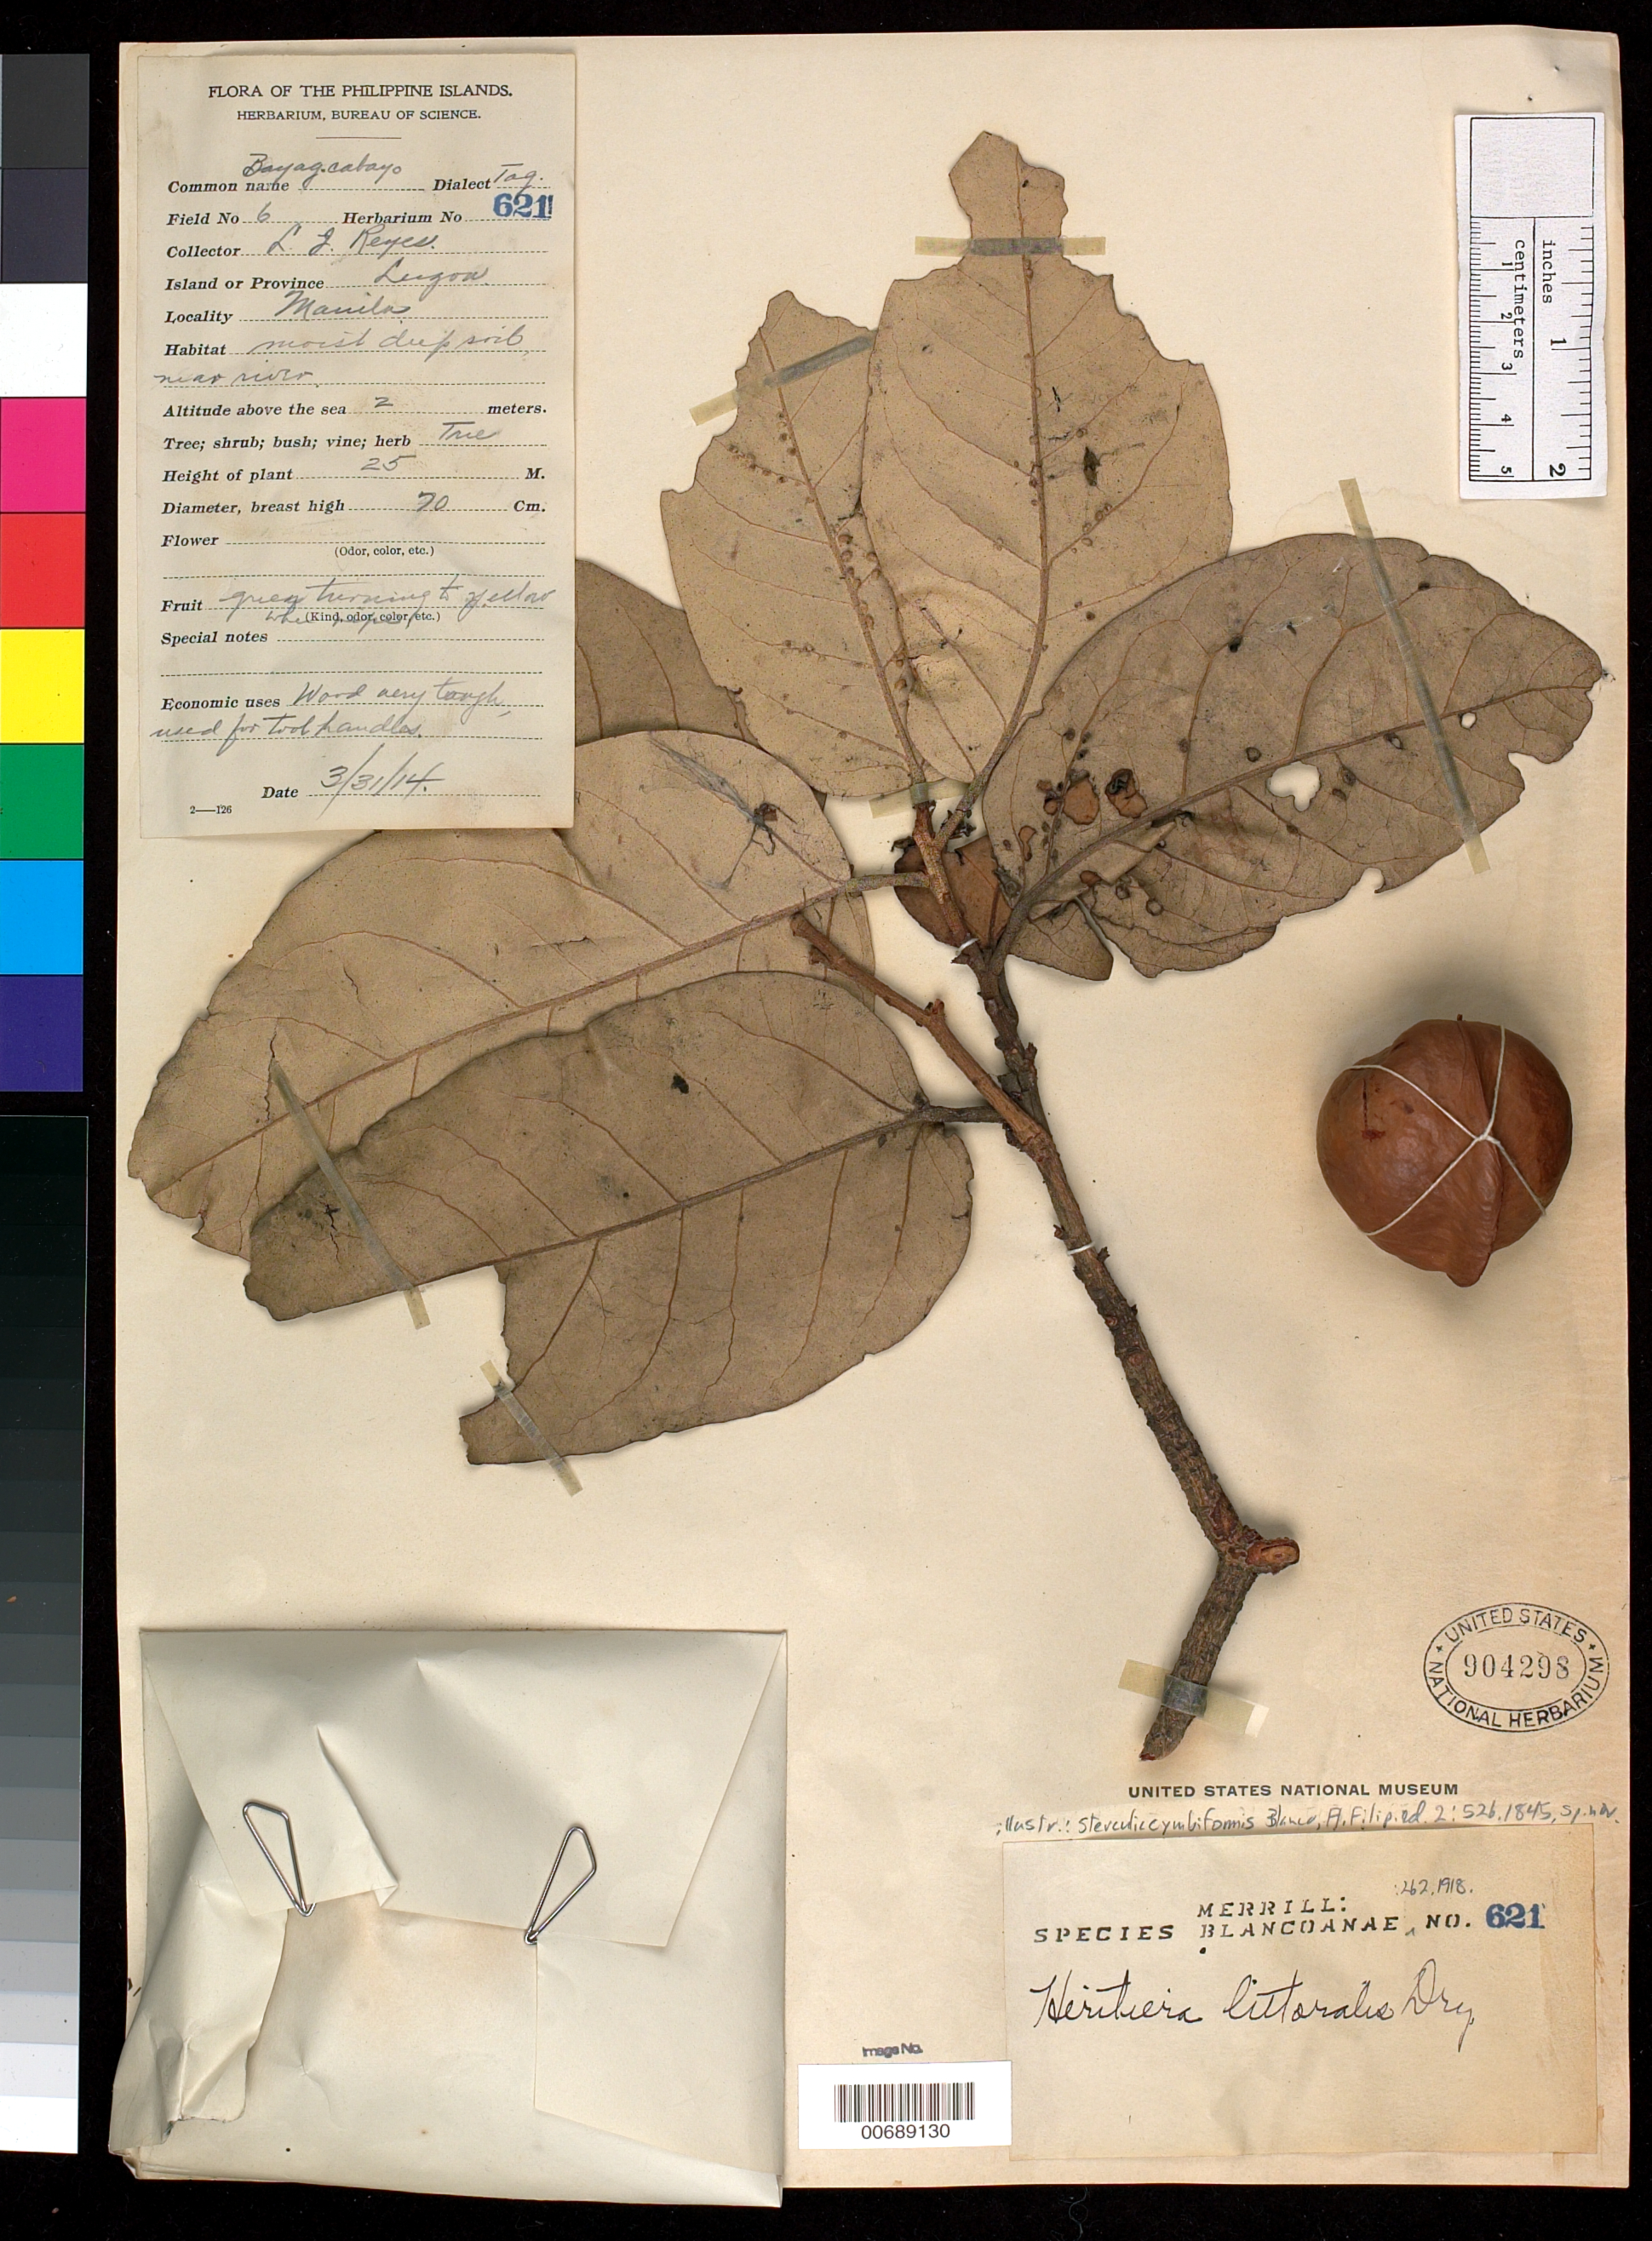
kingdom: Plantae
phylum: Tracheophyta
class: Magnoliopsida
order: Malvales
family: Malvaceae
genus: Heritiera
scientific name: Heritiera littoralis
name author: Aiton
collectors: C. Reyes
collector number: Sp. Blancoan. 0621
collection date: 1914-03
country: Philippines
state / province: National Capital Region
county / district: Manila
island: Luzon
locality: Manila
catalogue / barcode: US 904298